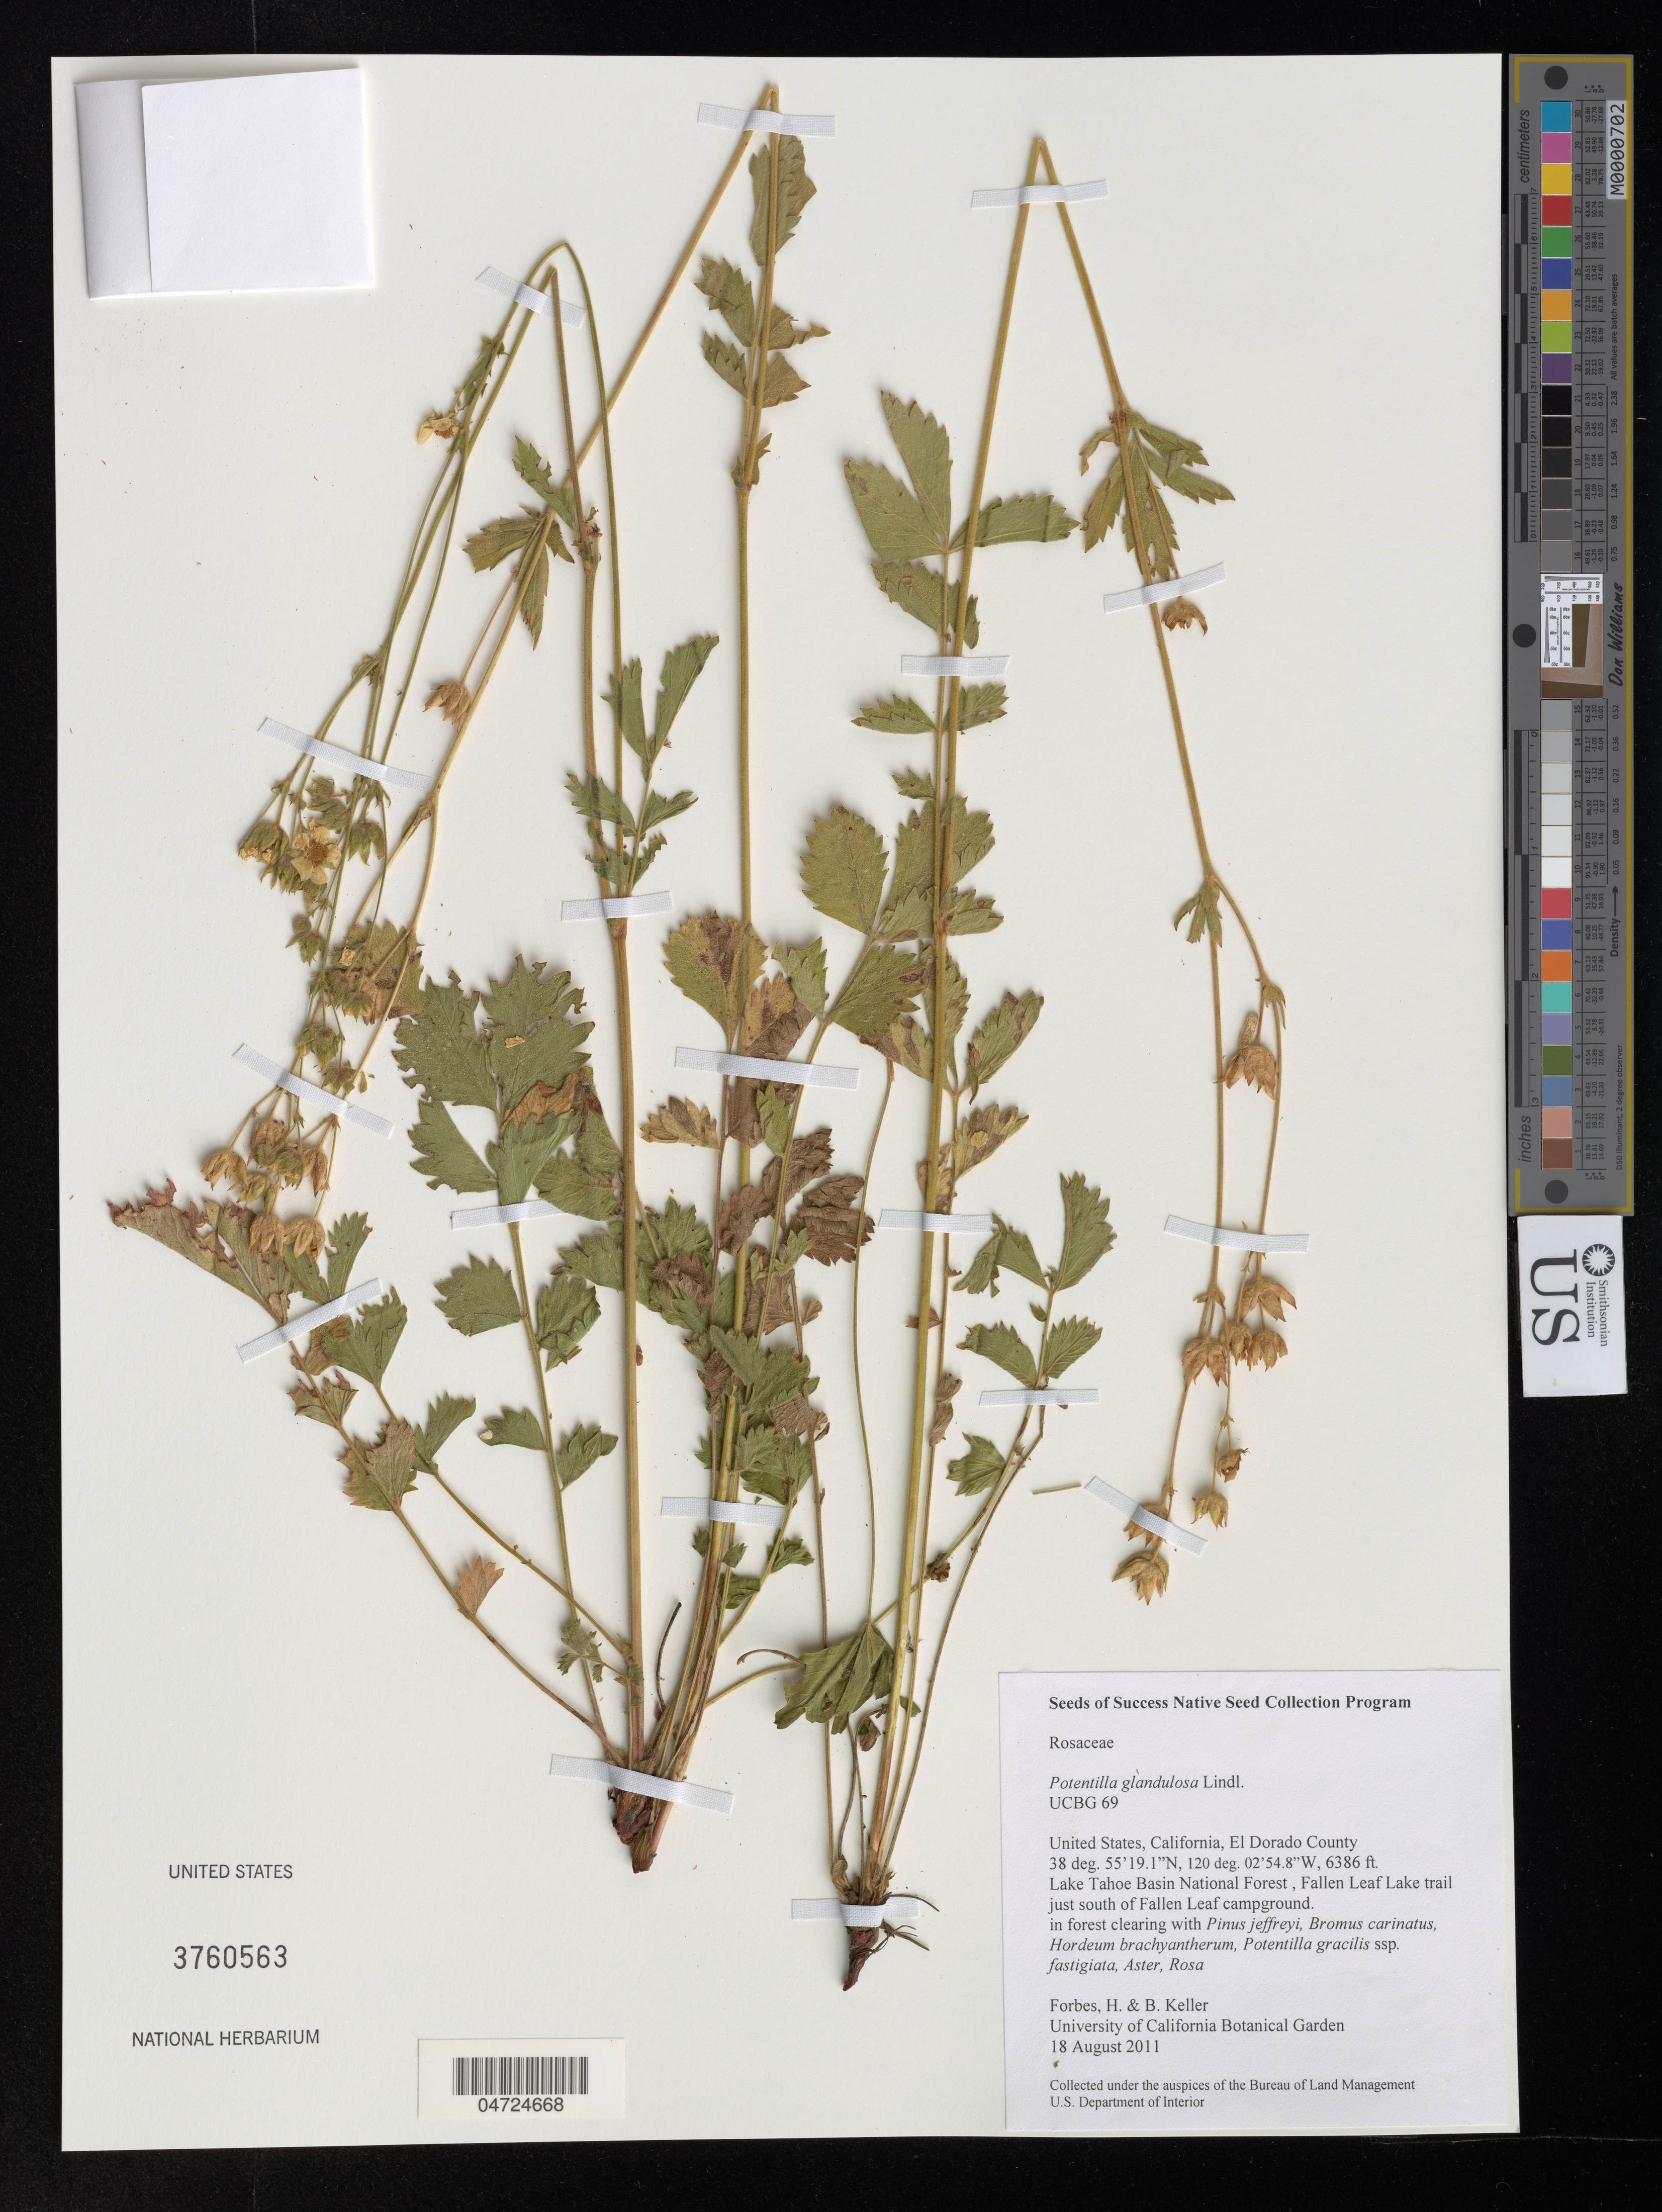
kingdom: Plantae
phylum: Tracheophyta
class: Magnoliopsida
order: Rosales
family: Rosaceae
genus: Potentilla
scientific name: Potentilla glandulosa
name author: Lindl.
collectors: H. Forbes & B. Keller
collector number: UCBG 69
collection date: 2011-08-18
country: United States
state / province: California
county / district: El Dorado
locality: El Dorado County. Lake Tahoe Basin National Forest, Fallen Leaf Lake trail just south of Fallen Leaf campground.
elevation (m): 1946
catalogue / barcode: US 3760563